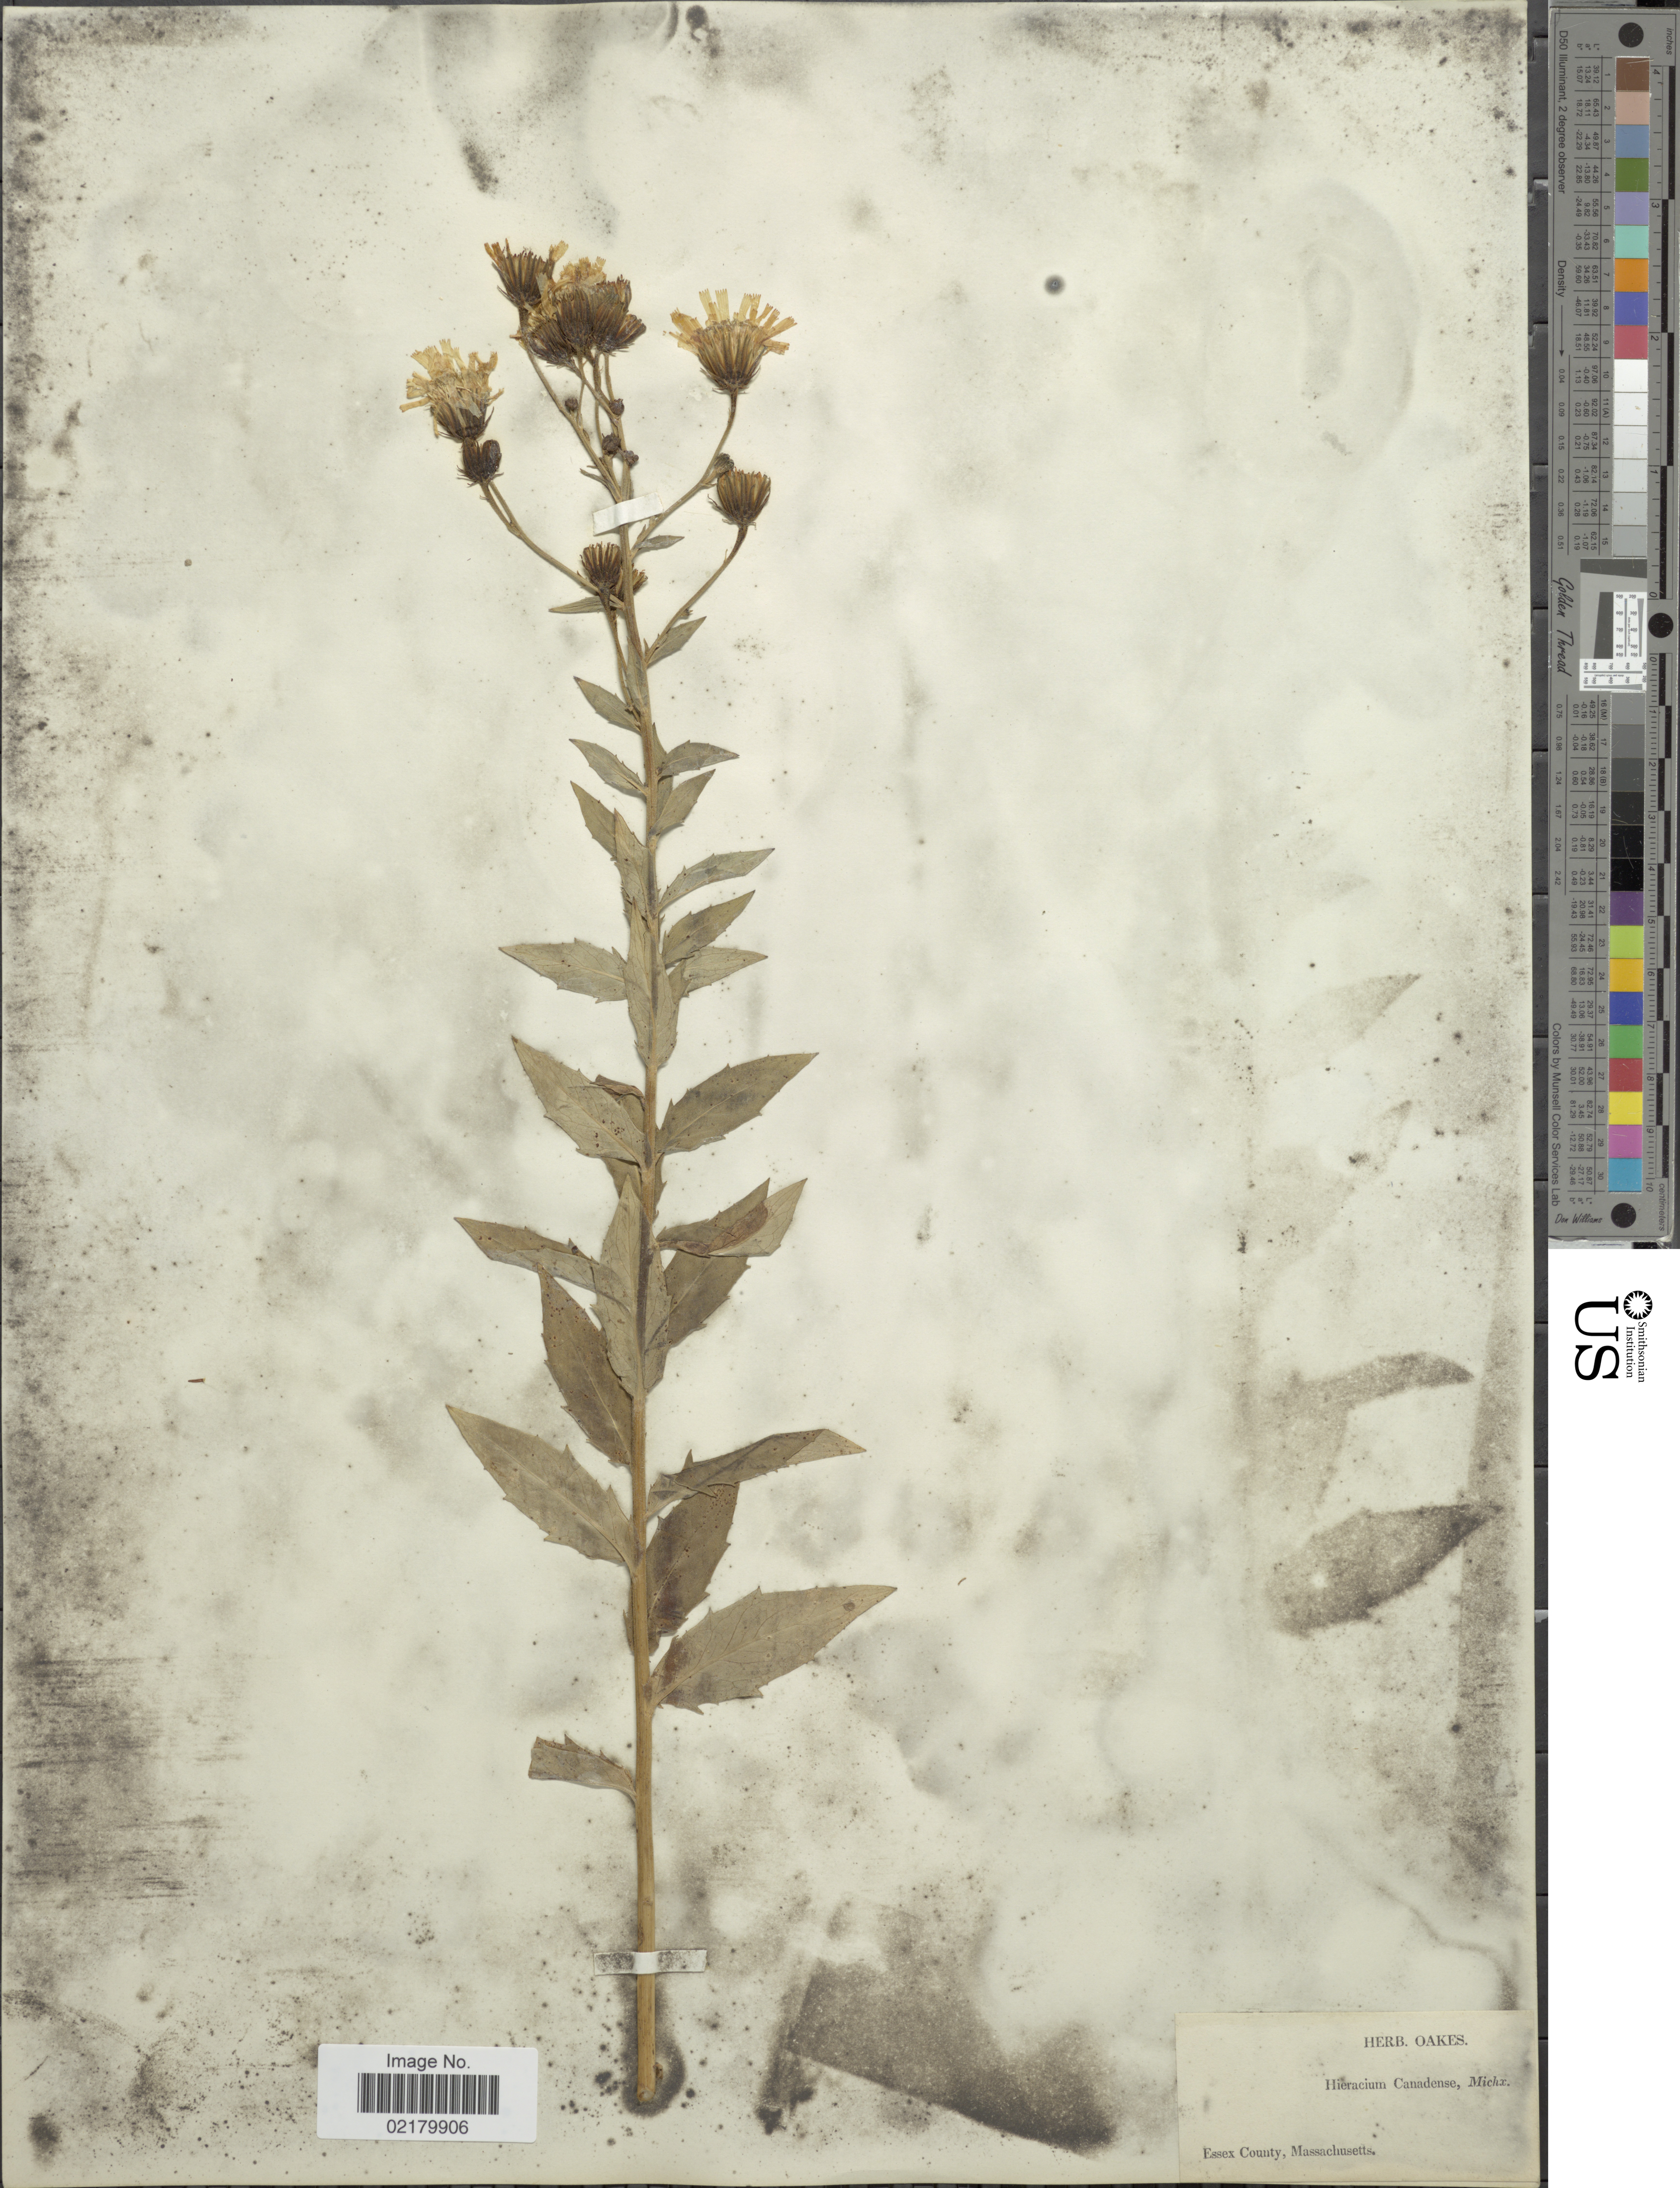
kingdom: Plantae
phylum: Tracheophyta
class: Magnoliopsida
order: Asterales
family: Asteraceae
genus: Hieracium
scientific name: Hieracium canadense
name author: Michx.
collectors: ex herb. Oakes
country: United States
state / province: Massachusetts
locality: Essex County